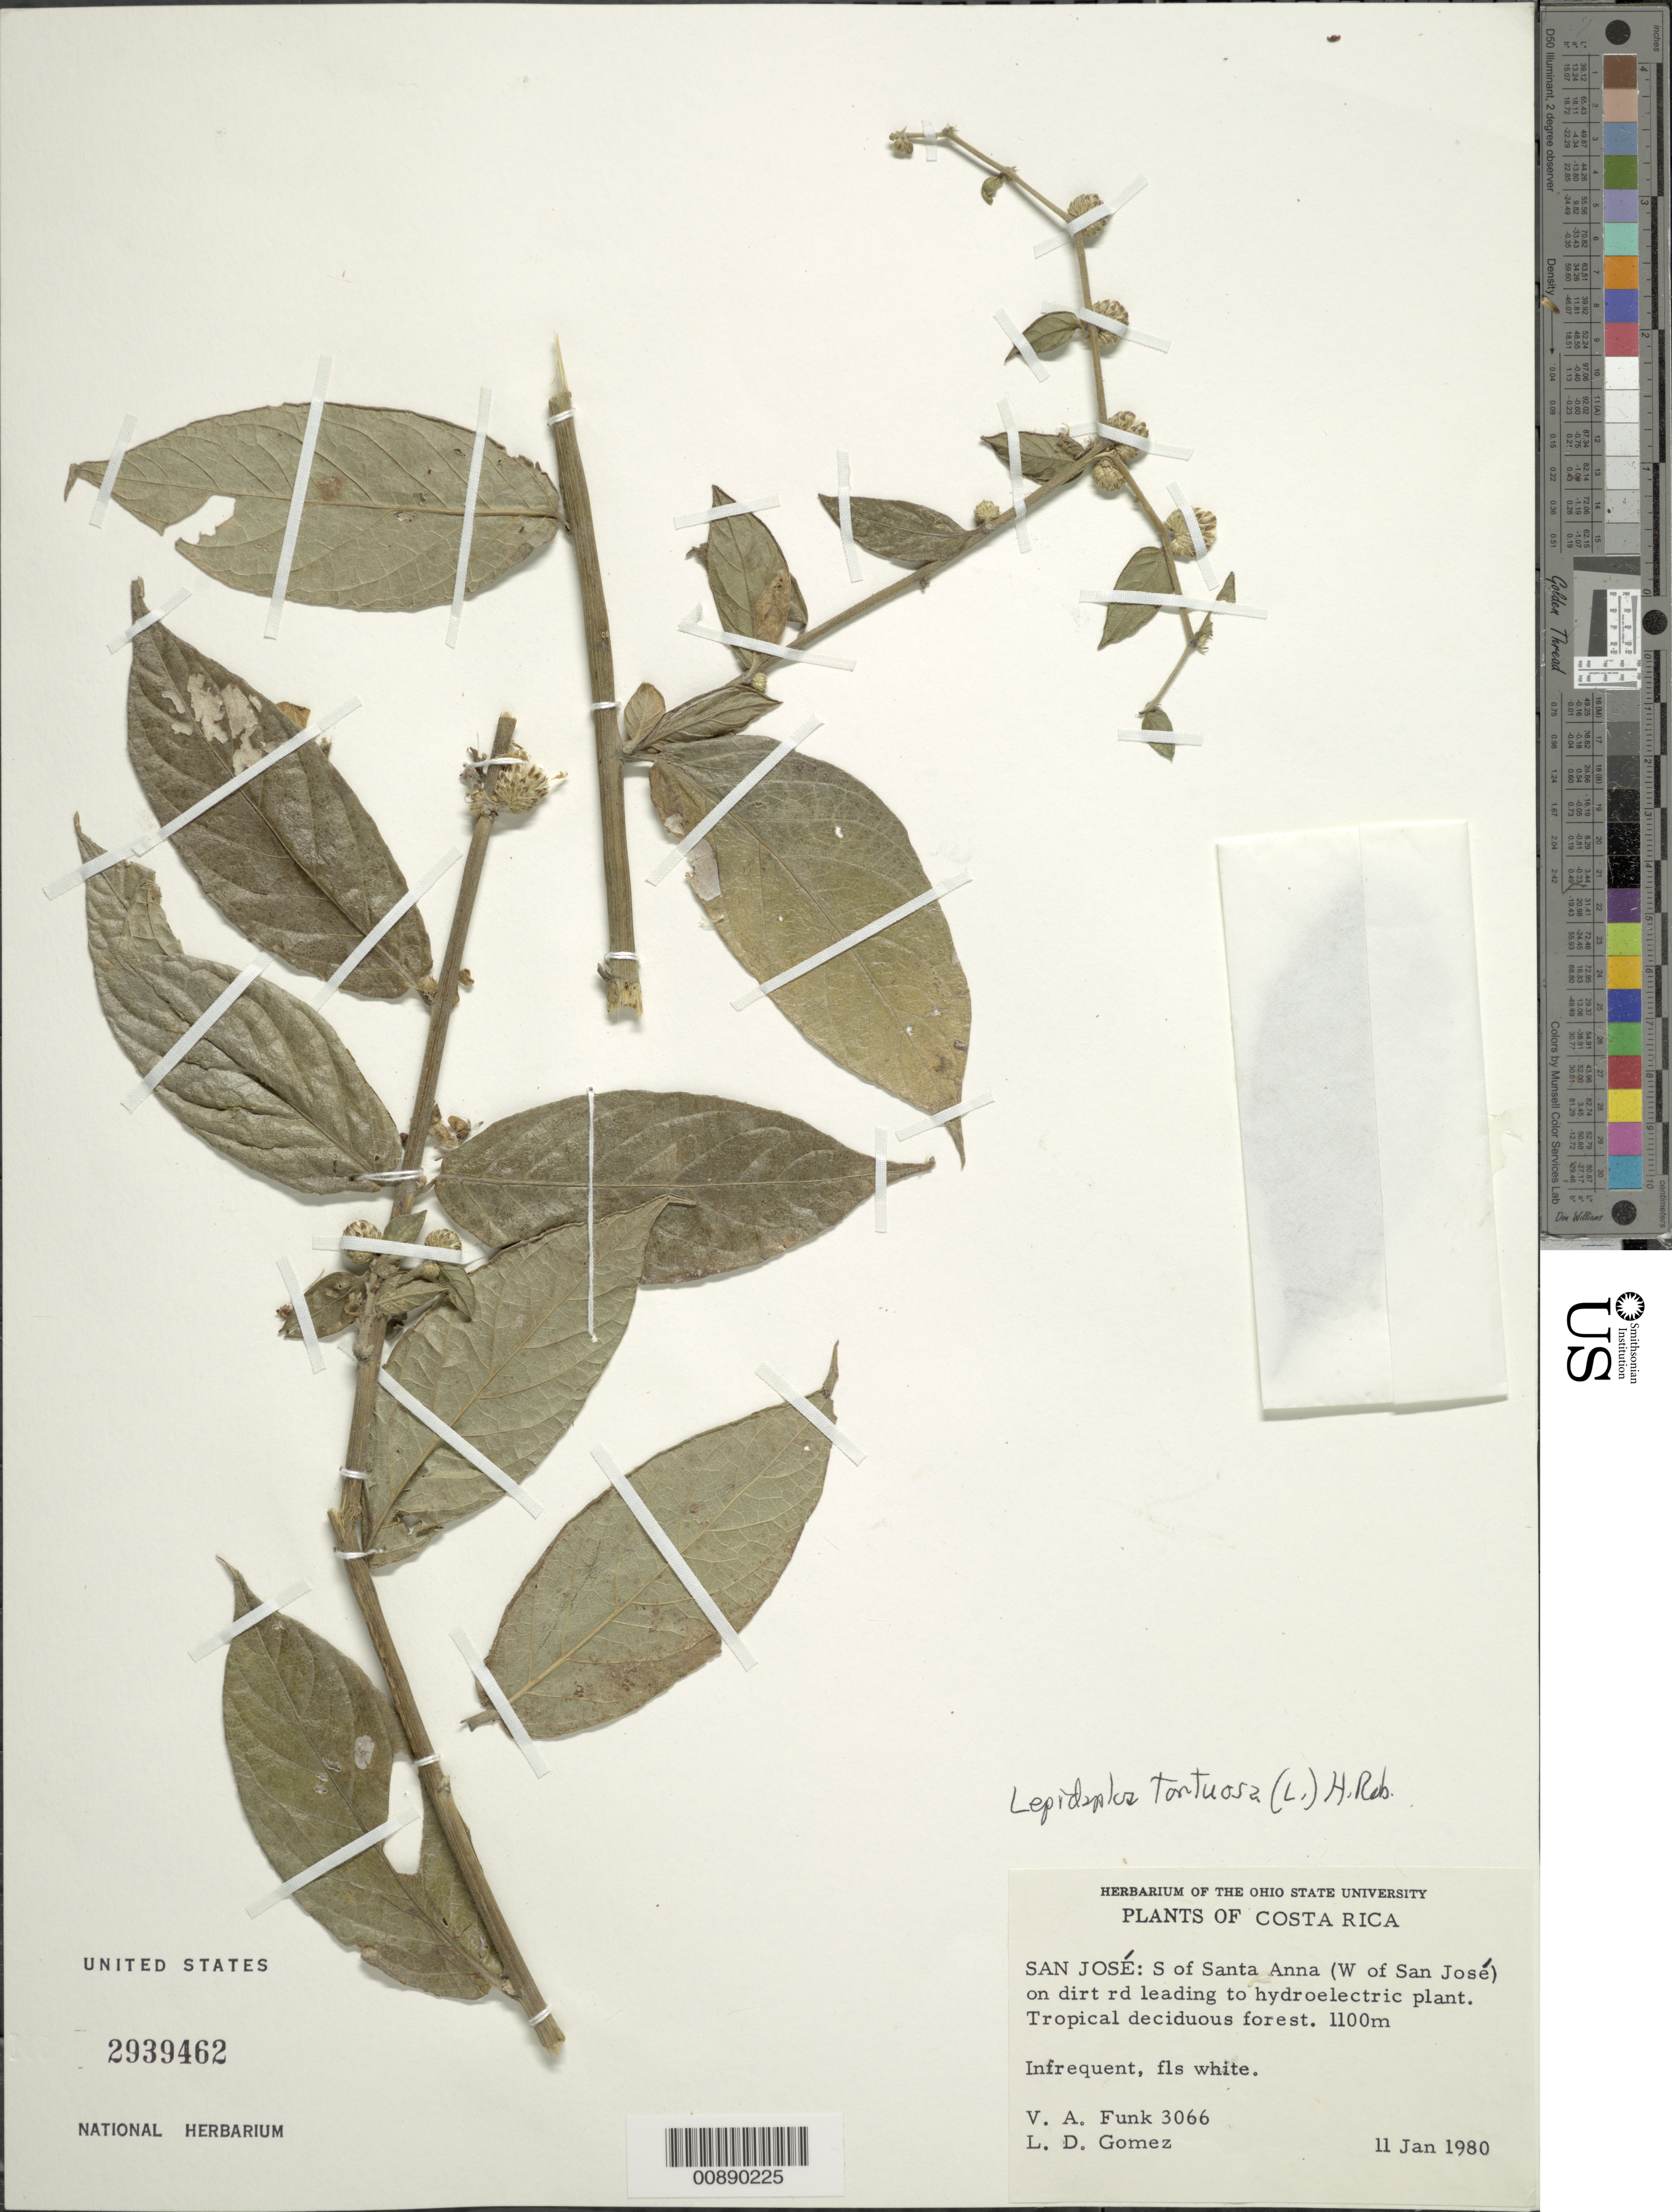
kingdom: Plantae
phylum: Tracheophyta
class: Magnoliopsida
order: Asterales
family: Asteraceae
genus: Lepidaploa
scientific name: Lepidaploa tortuosa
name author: (L.) H. Rob.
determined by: Robinson, Harold E., (US)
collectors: V. Funk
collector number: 3066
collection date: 1980-01-11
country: Costa Rica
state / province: San José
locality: San José, S of Santa Anna (W of San José), road to hydroelectric plant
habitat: Tropical deciduous forest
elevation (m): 1100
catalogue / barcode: US 2939462